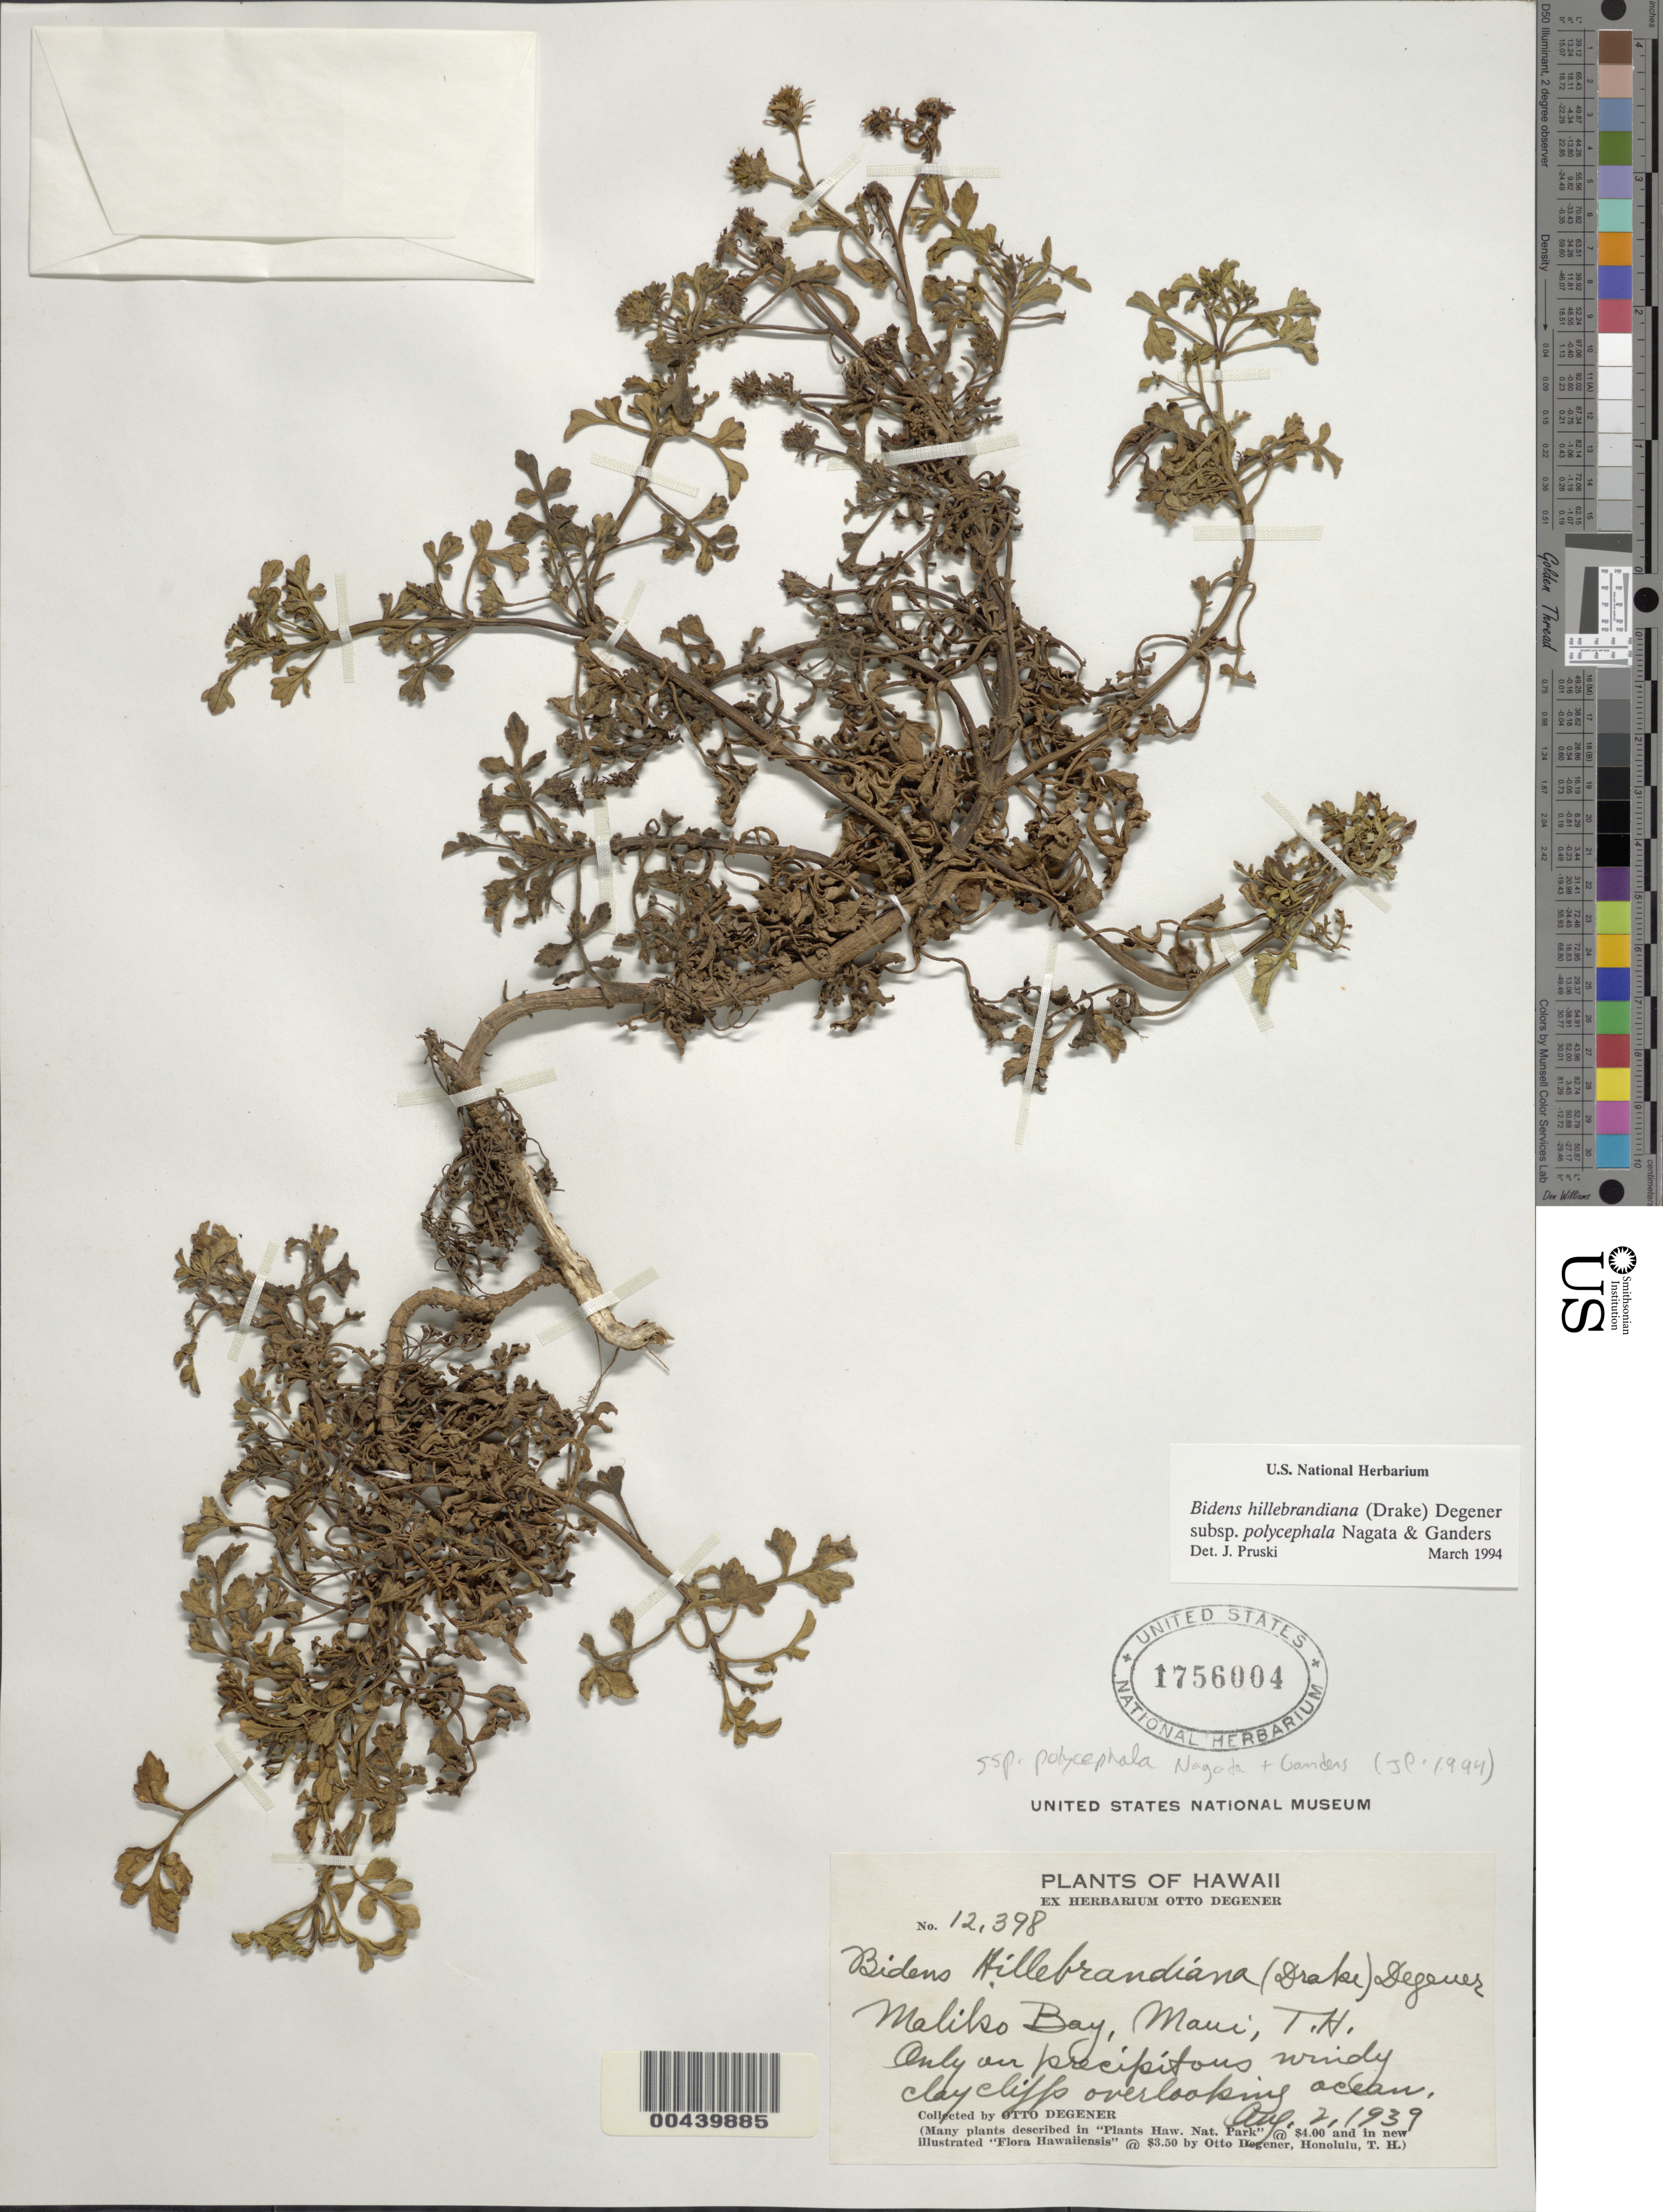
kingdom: Plantae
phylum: Tracheophyta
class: Magnoliopsida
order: Asterales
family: Asteraceae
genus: Bidens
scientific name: Bidens hillebrandiana subsp. polycephala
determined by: Pruski, J. F.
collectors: O. Degener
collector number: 12398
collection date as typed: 2 Aug 1939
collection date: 1939-08-02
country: United States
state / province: Hawaii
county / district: Maui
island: Maui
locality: Maliko Bay, cliffs overlooking ocean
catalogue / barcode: US 1756004